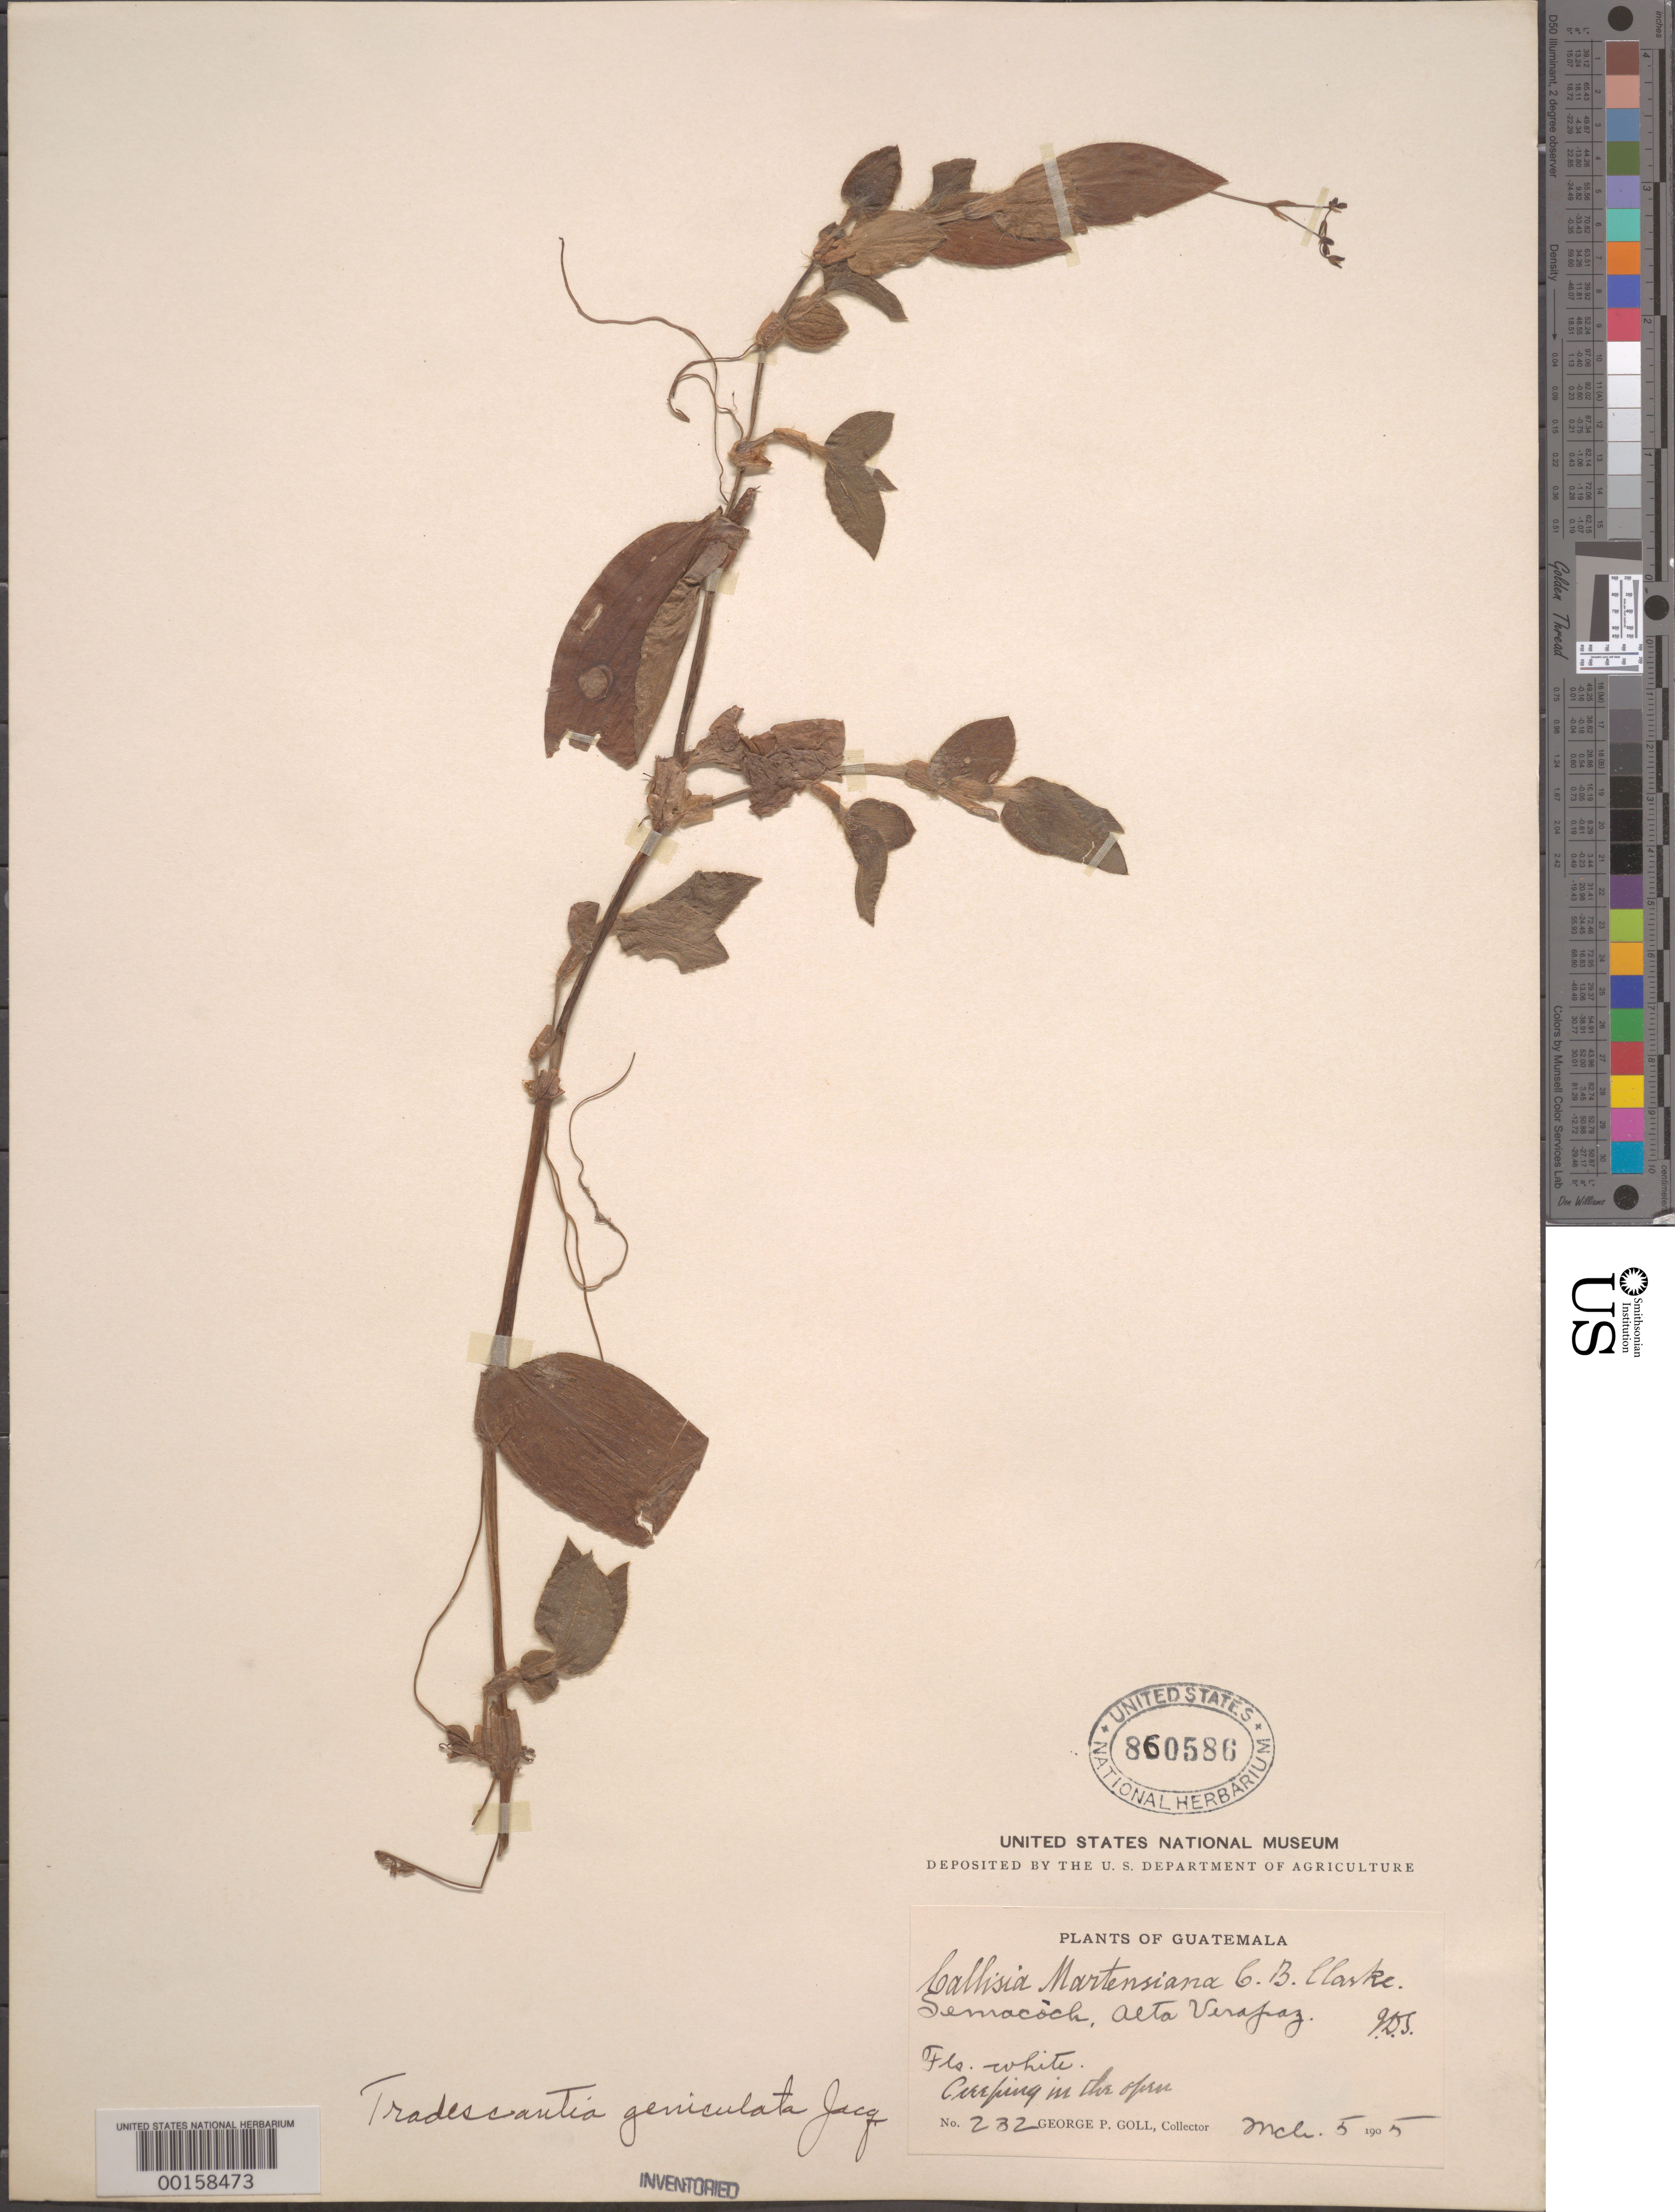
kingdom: Plantae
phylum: Tracheophyta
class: Liliopsida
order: Commelinales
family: Commelinaceae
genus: Gibasis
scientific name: Gibasis geniculata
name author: (Jacq.) Rohweder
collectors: G. Goll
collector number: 232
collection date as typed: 05 Mar 1905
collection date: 1905-03-05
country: Guatemala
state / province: Alta Verapaz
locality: Semacoch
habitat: Open area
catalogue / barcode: US 860586